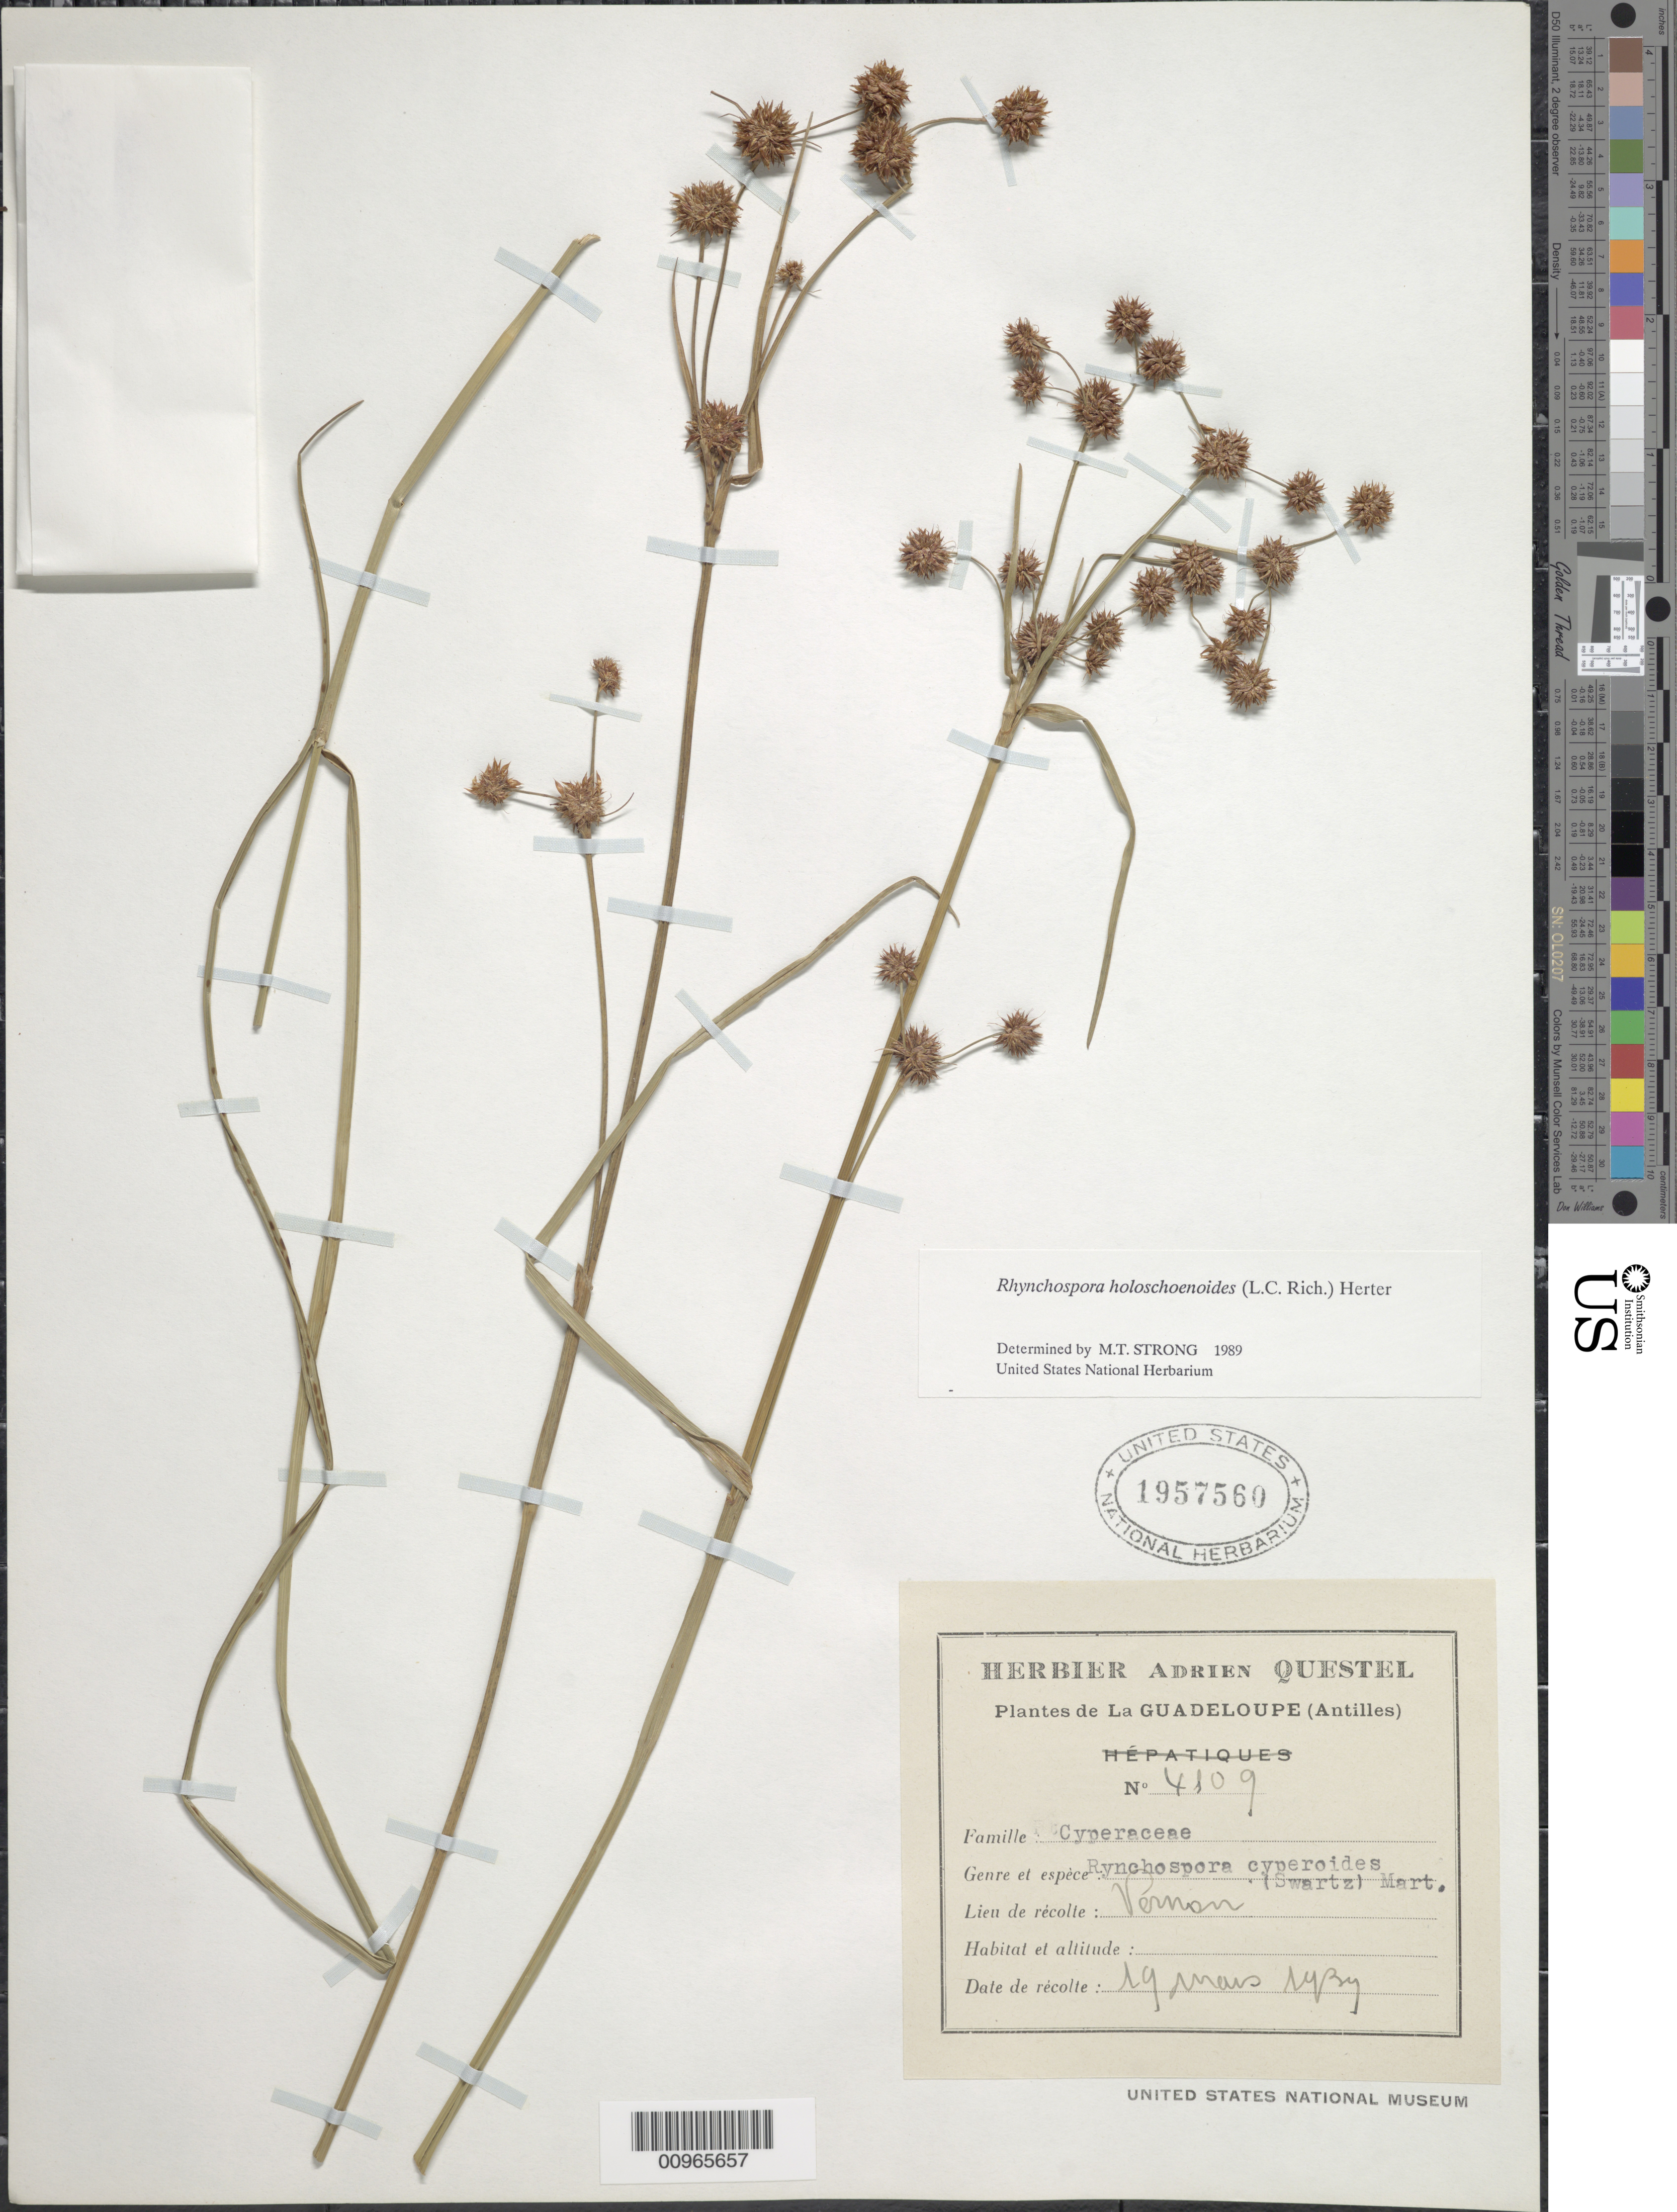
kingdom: Plantae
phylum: Tracheophyta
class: Liliopsida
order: Poales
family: Cyperaceae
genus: Rhynchospora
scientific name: Rhynchospora holoschoenoides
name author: (Rich.) Herter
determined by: Strong, M. T., (US), Smithsonian Institution - National Museum of Natural History (UNITED STATES)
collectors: A. Questel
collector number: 4109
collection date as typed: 19 Mar 1939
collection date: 1939-03-19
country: Guadeloupe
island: Basse Terre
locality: Vérnon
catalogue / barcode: US 1957560